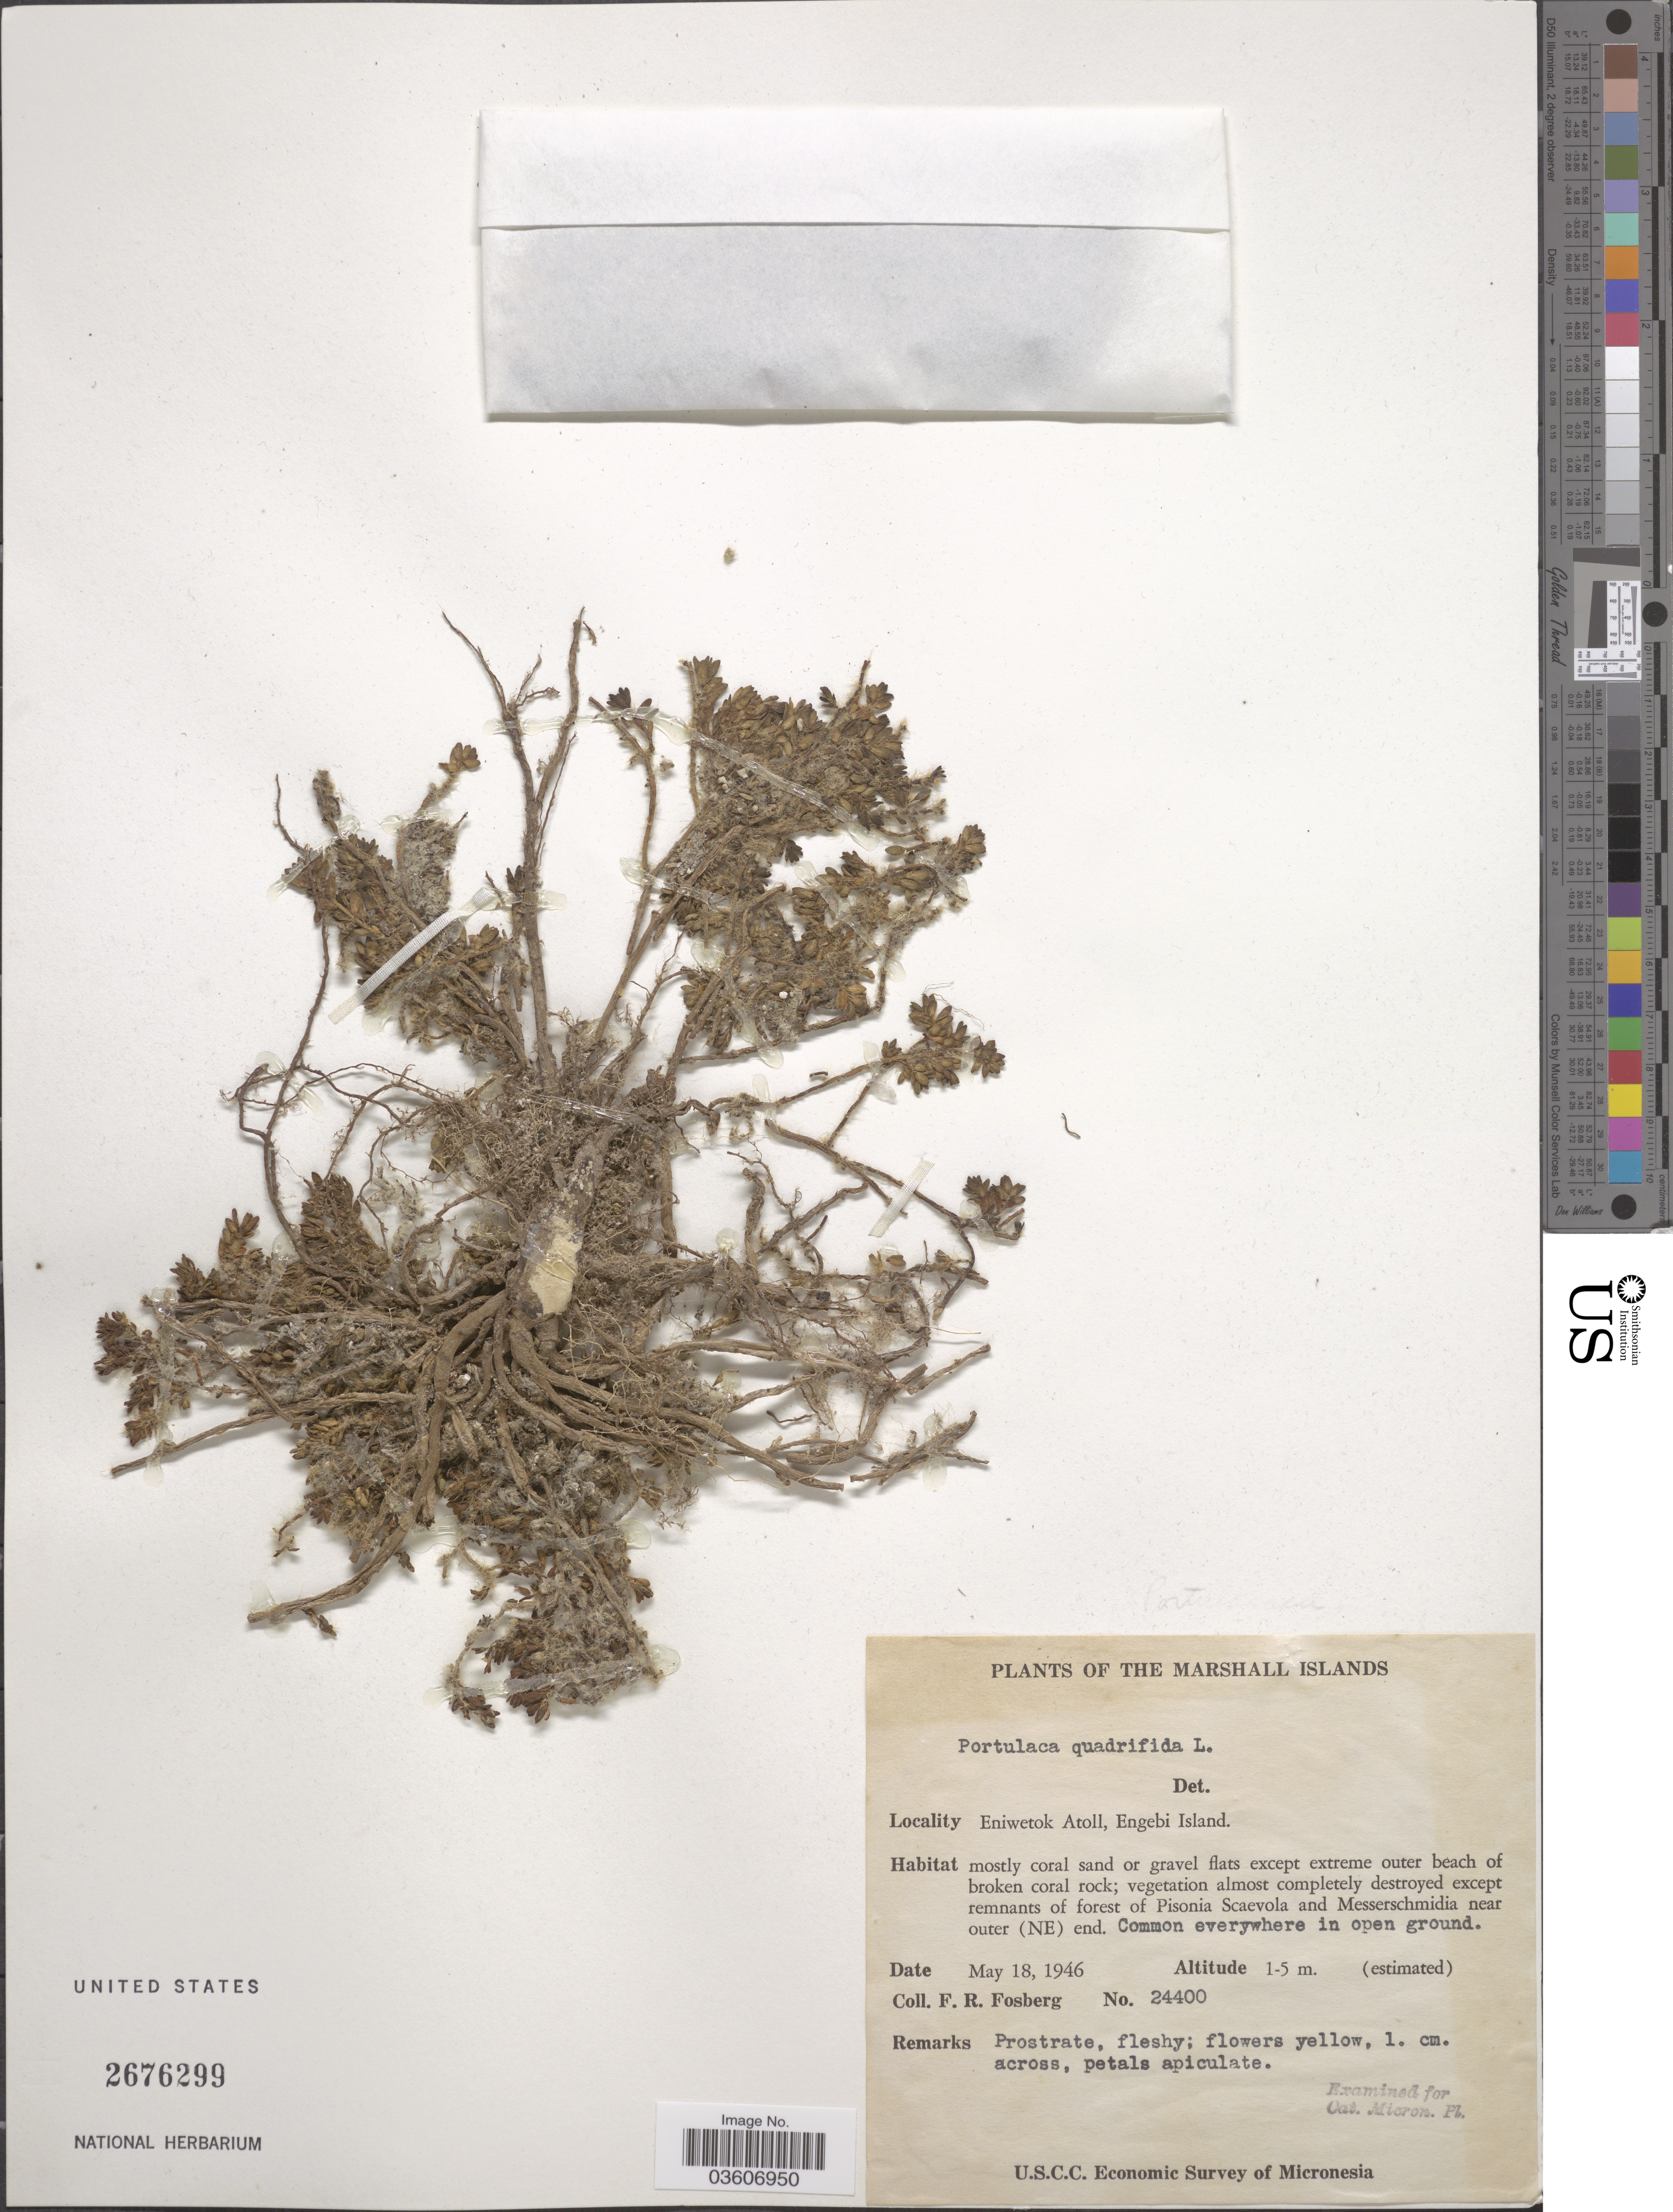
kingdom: Plantae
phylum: Tracheophyta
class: Magnoliopsida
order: Caryophyllales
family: Portulacaceae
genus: Portulaca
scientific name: Portulaca australis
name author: Endl.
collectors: F. R. Fosberg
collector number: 24400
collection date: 1946-05-18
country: Marshall Islands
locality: Eniwetok Atoll, Engebi Island. Near outer (NE) end.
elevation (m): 1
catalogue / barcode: US 2676299